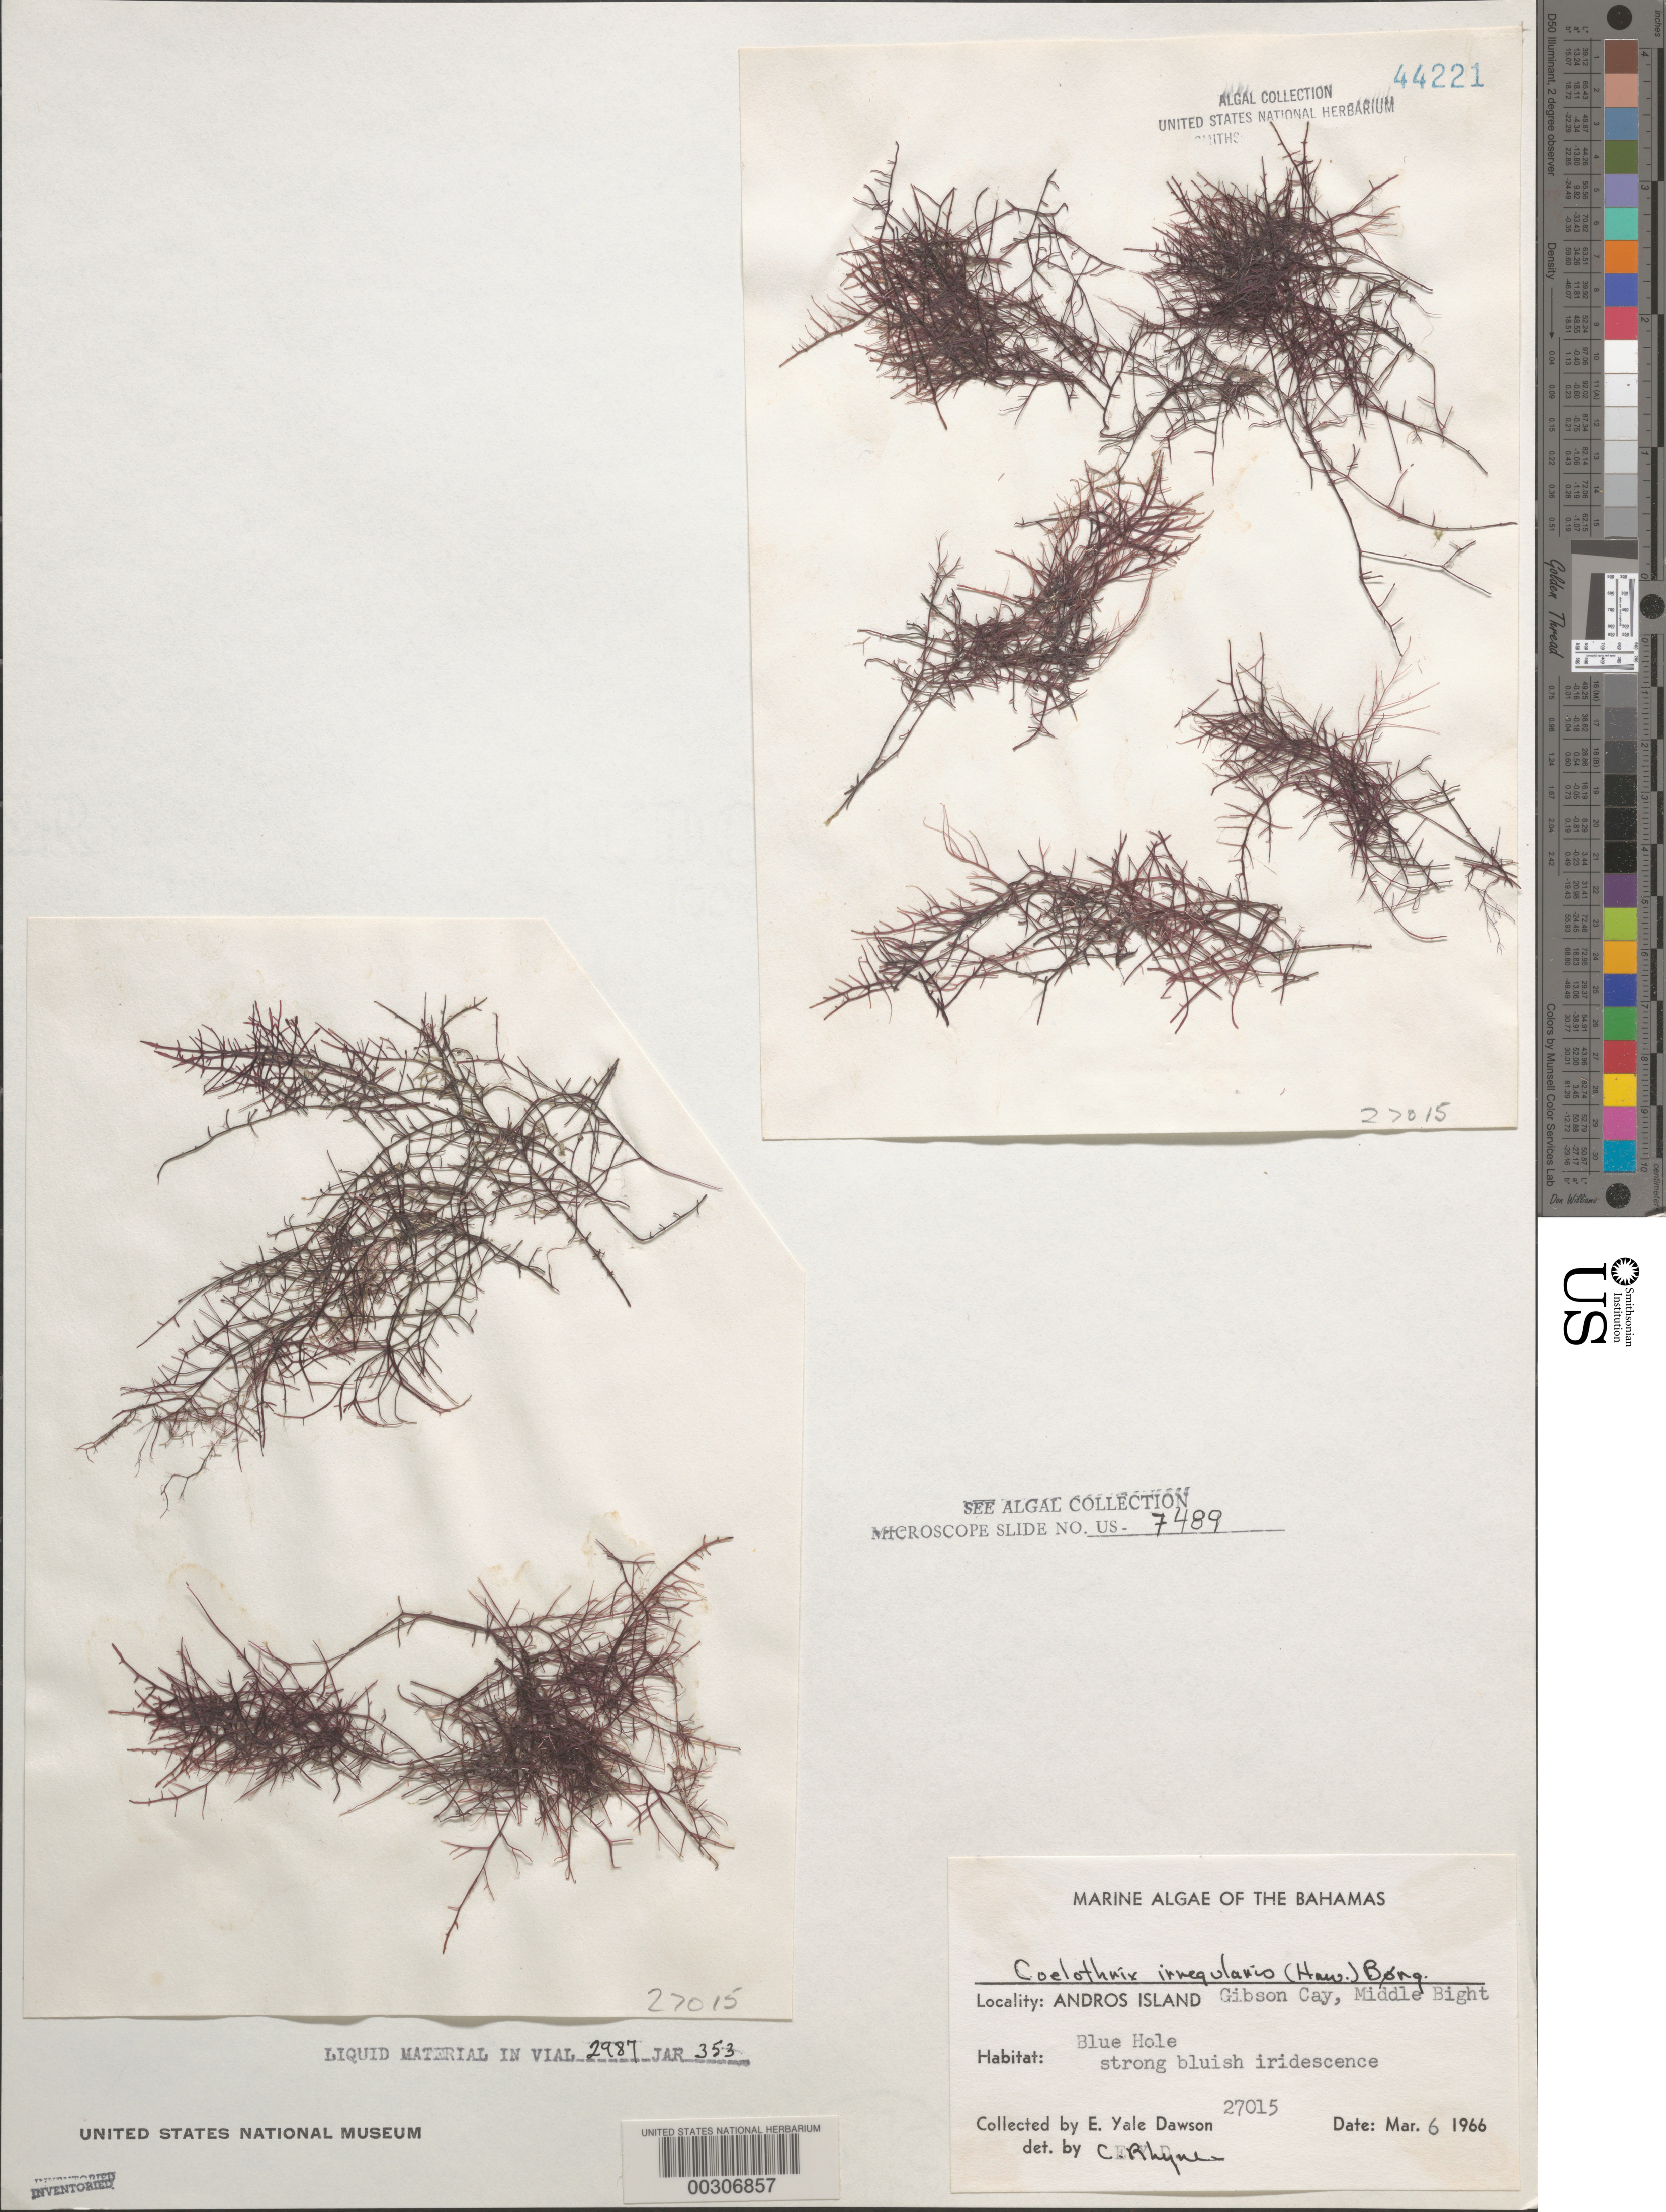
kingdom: Plantae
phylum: Rhodophyta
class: Florideophyceae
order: Rhodymeniales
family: Champiaceae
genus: Coelothrix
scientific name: Coelothrix irregularis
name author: (Harv.) Børgesen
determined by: Rhyne, C. F.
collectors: E. Y. Dawson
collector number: EYD 27015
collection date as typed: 06 Mar 1966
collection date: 1966-03-06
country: Bahamas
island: Gibson Cay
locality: Blue Hole, Middle Bight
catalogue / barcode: US 44221